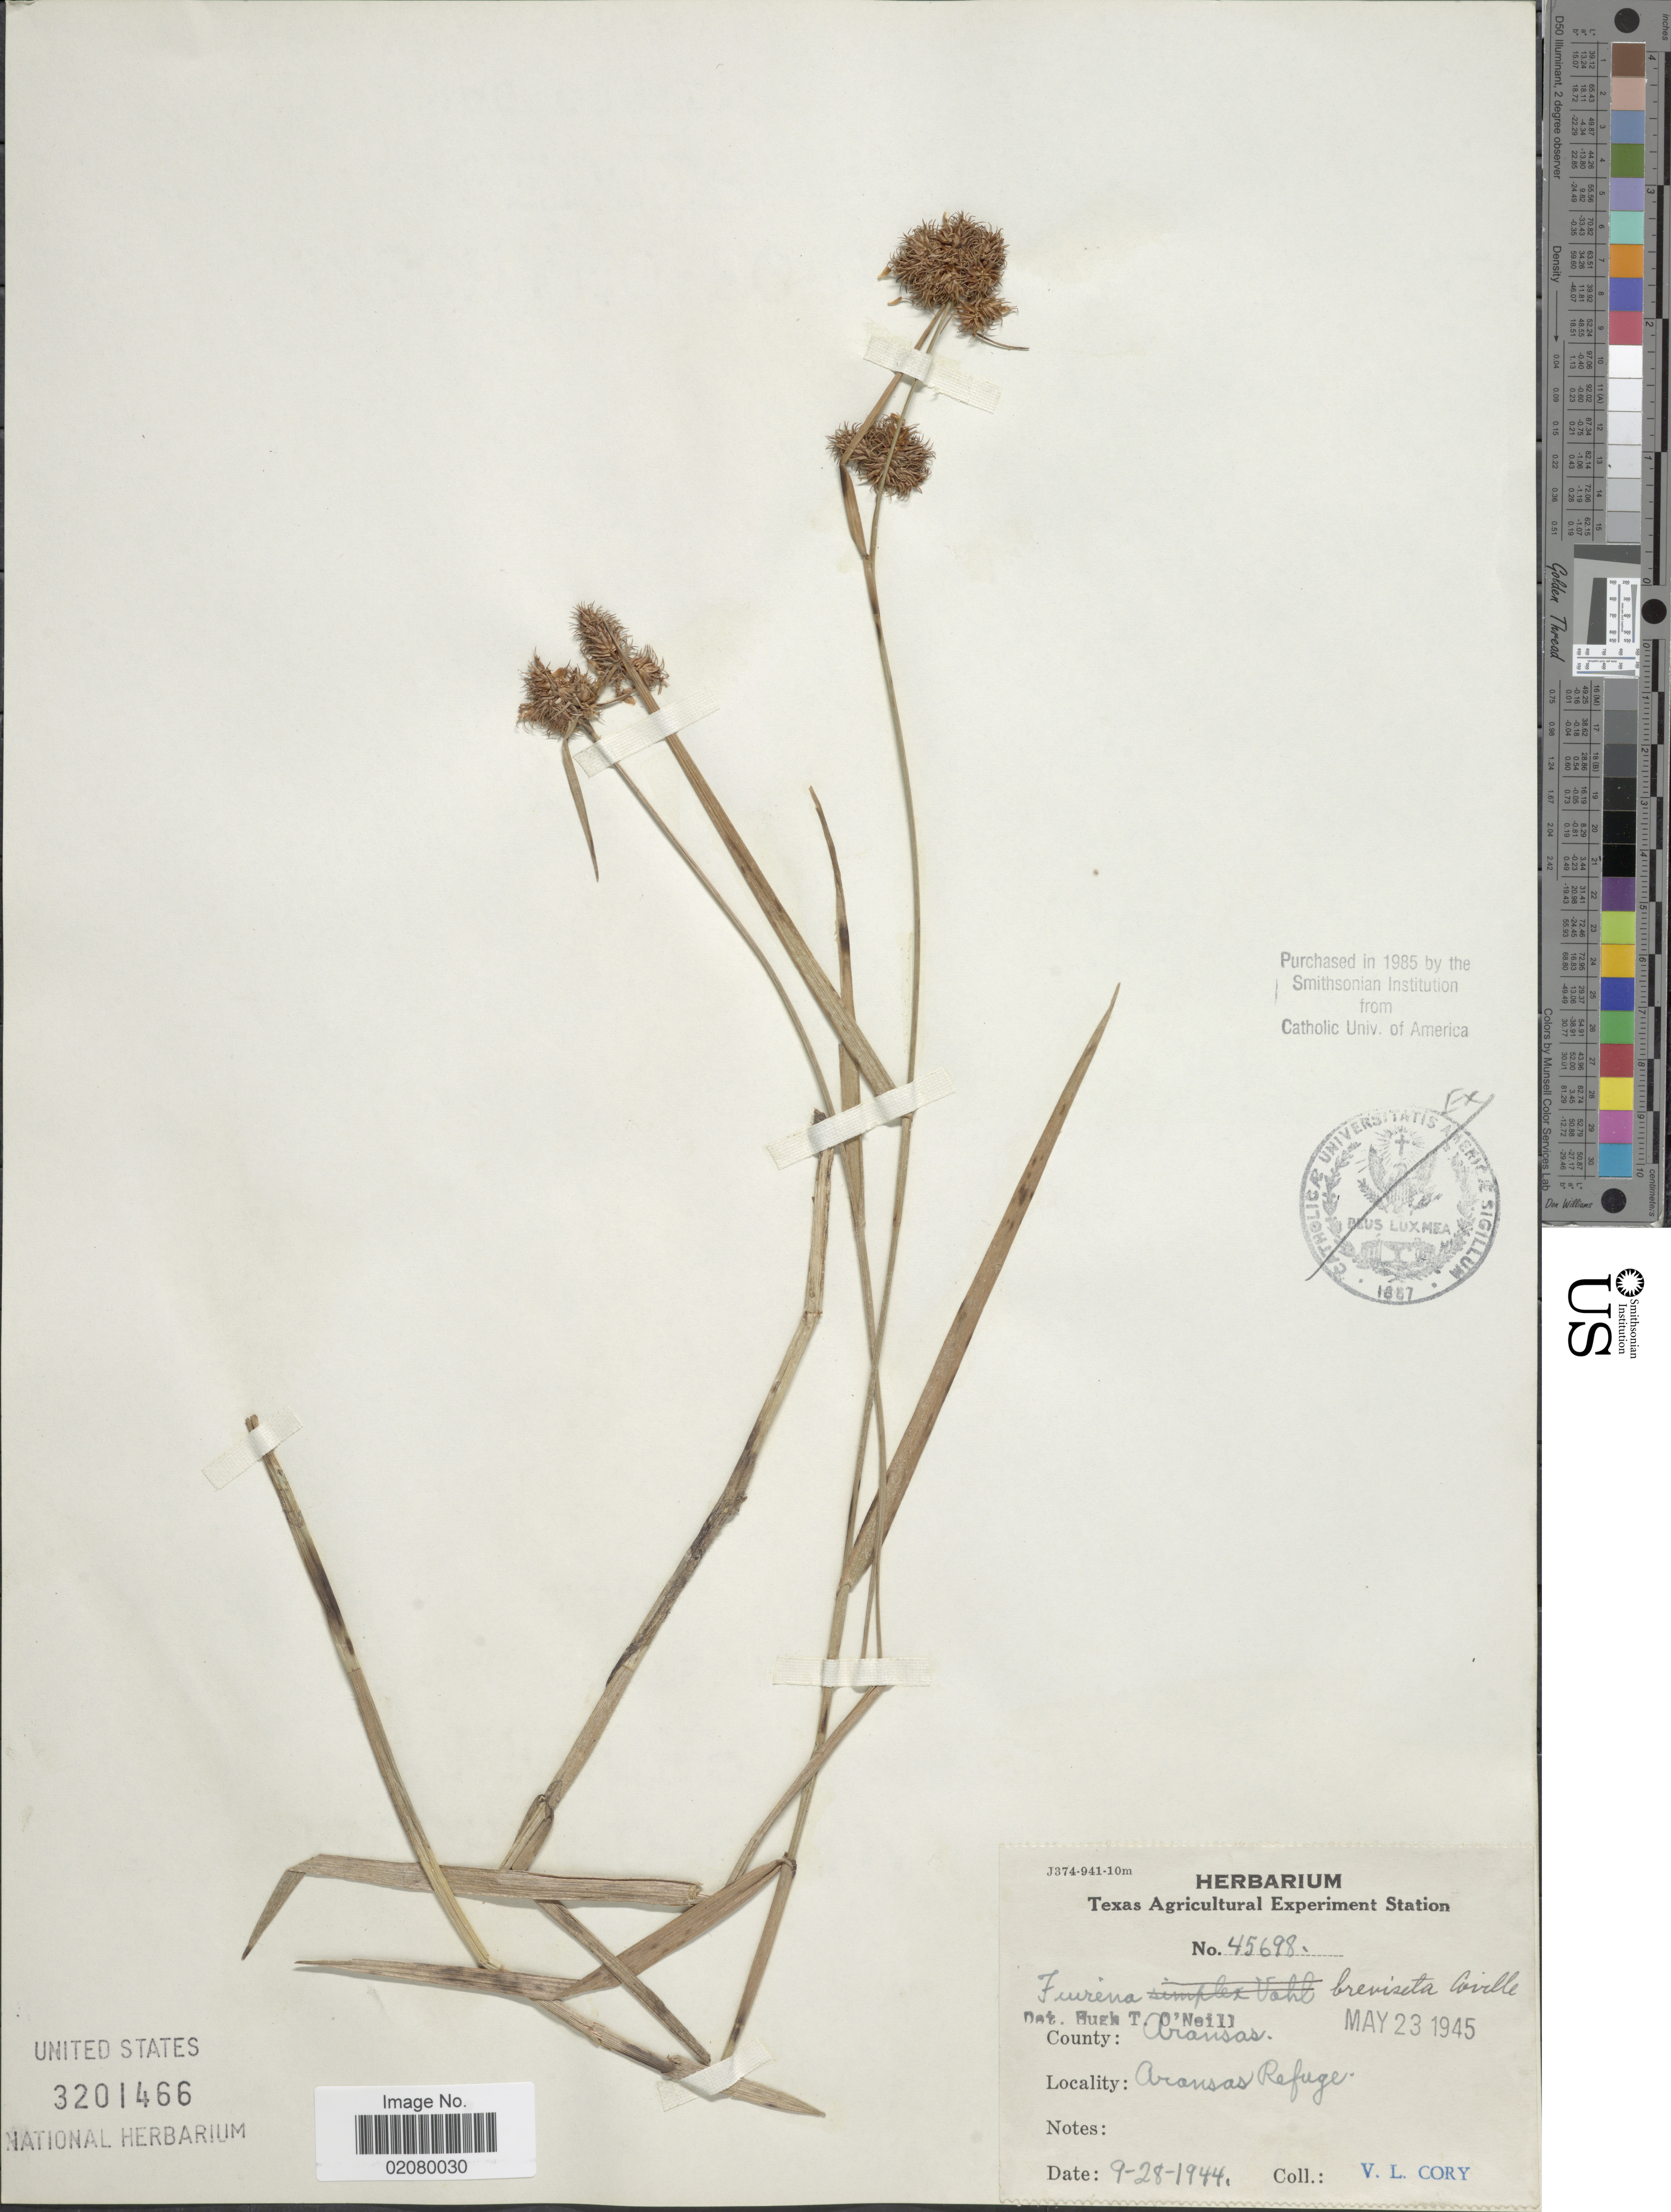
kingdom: Plantae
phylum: Tracheophyta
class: Liliopsida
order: Poales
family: Cyperaceae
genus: Fuirena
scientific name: Fuirena squarrosa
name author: Michx.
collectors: V. Cory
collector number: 45698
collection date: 1944-09-28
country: United States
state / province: Texas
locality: County: Aransas, Aransas Refuge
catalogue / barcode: US 3201466